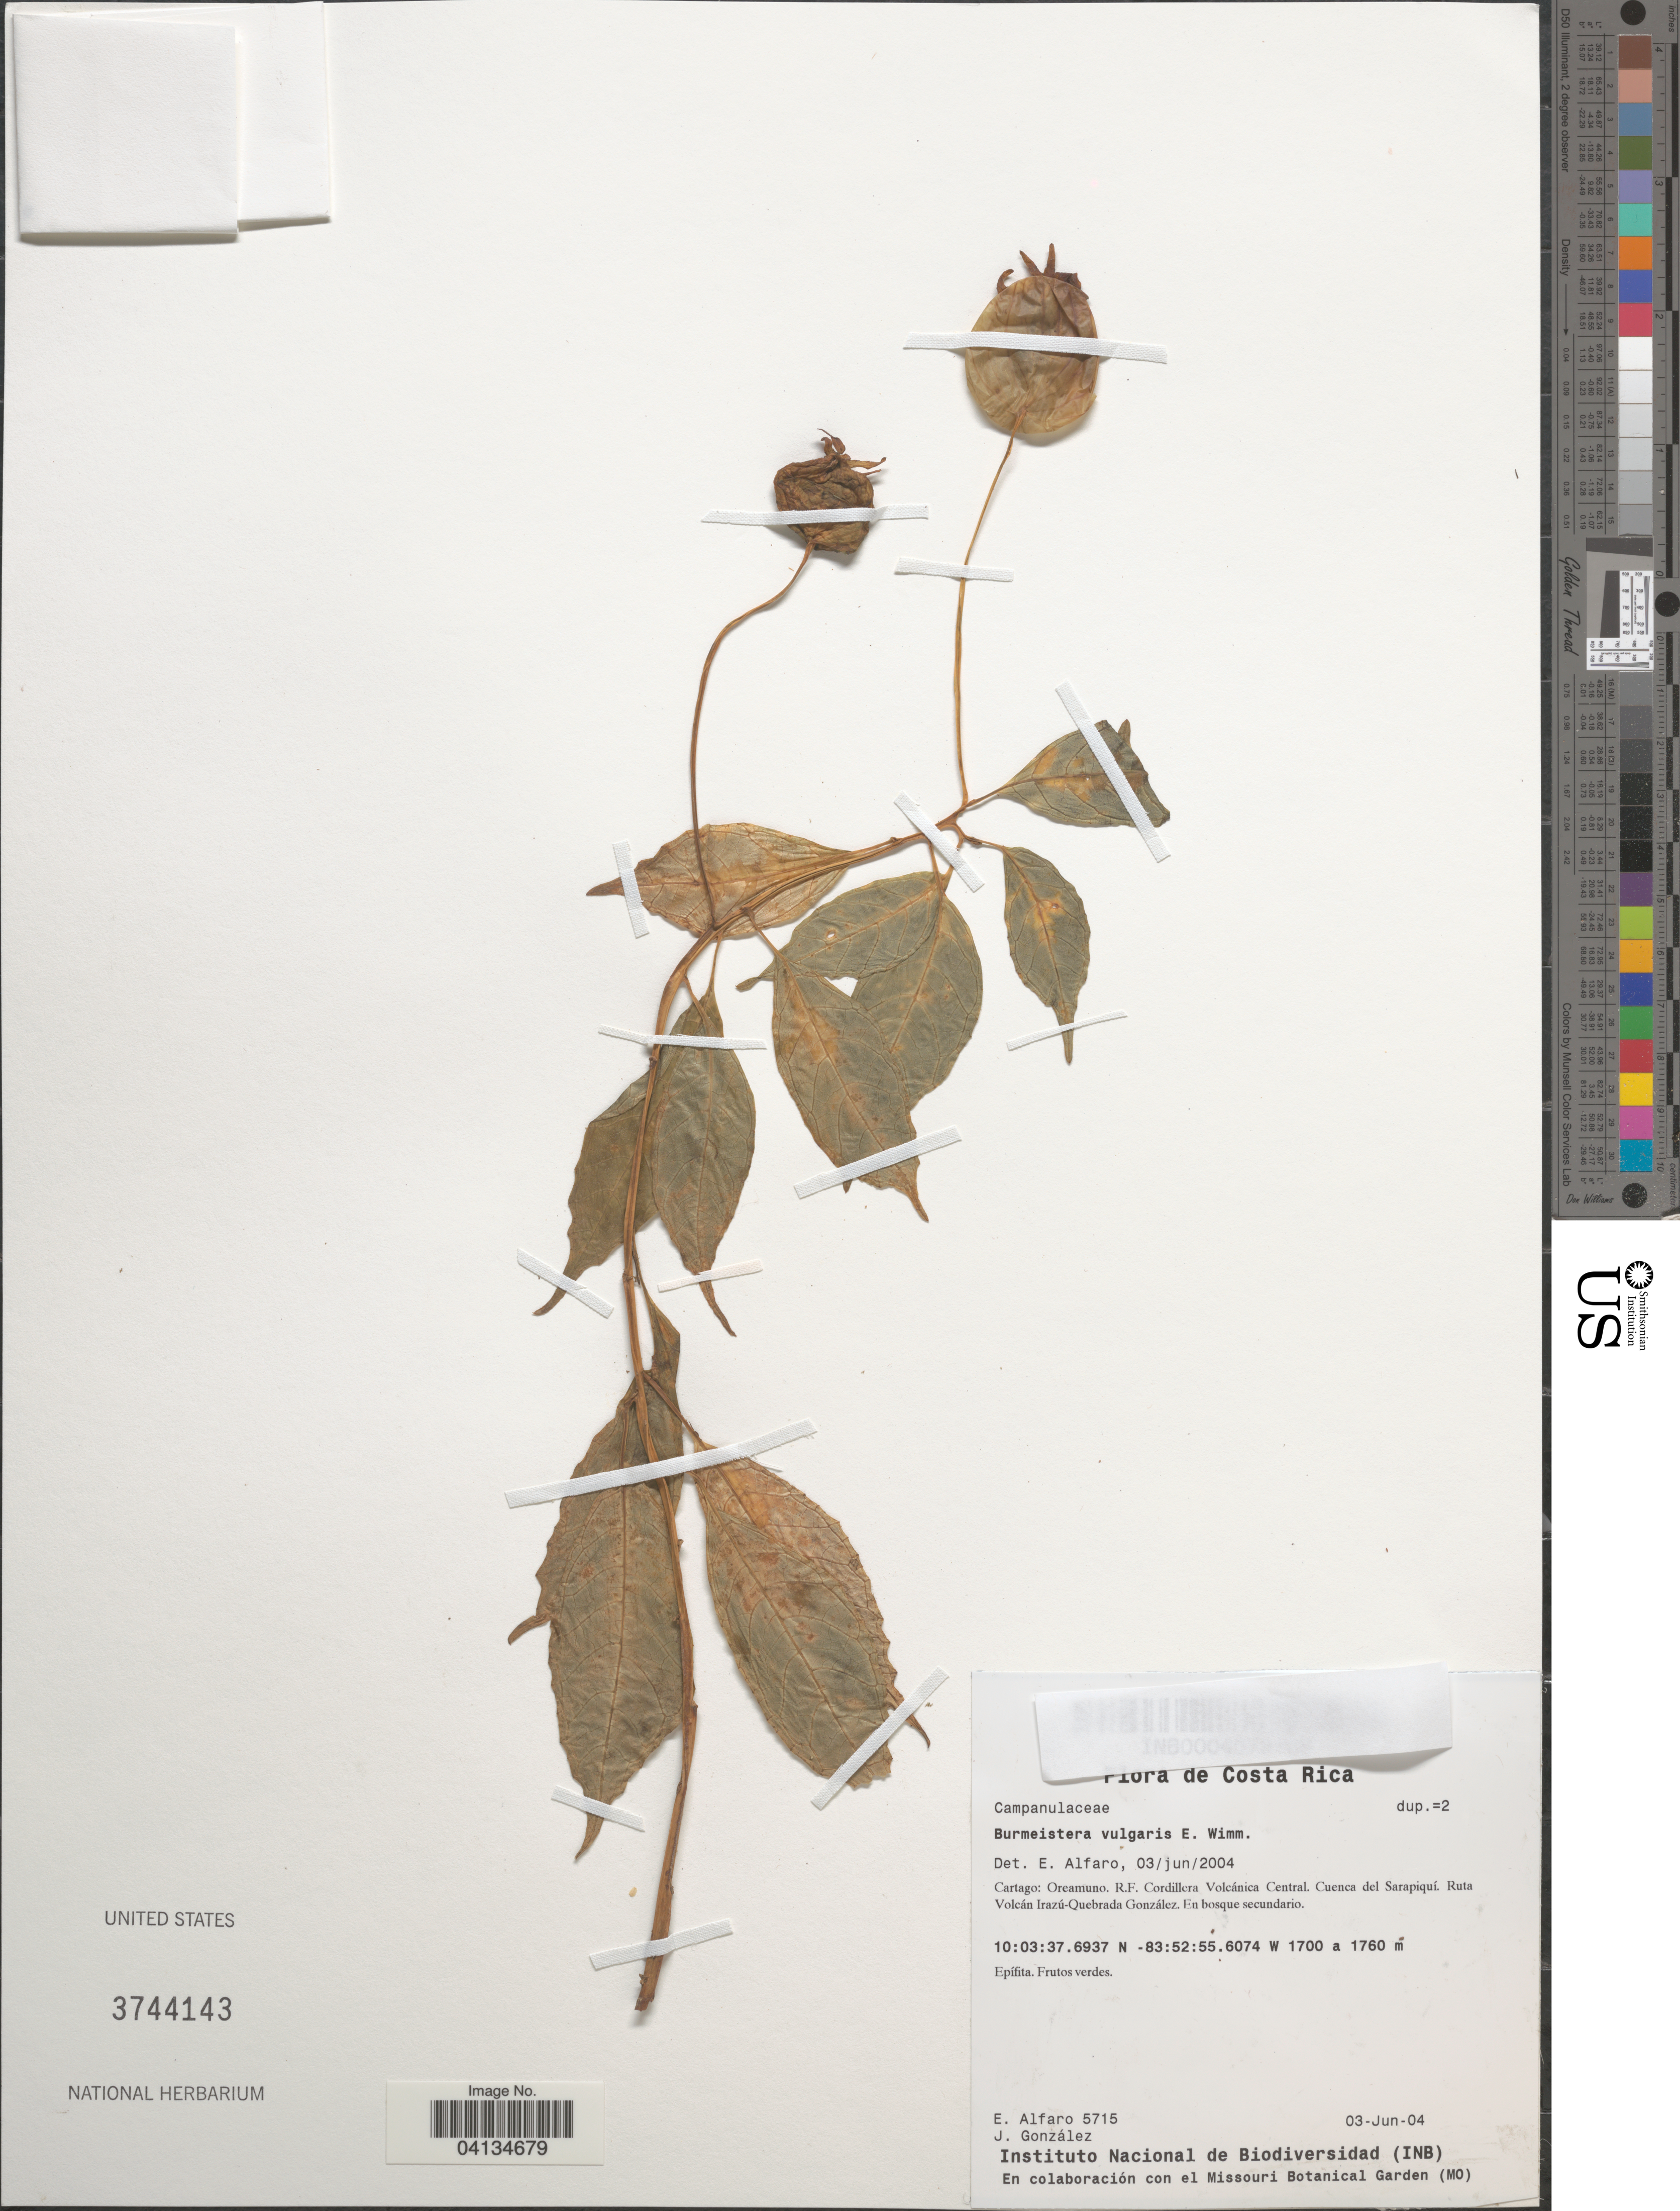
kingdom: Plantae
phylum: Tracheophyta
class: Magnoliopsida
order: Asterales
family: Campanulaceae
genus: Burmeistera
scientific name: Burmeistera vulgaris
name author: E. Wimm.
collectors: E. Alfaro & J. González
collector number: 5715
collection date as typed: Transcribed d/m/y: 3/6/4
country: Costa Rica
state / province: Cartago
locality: Oreamuno. R.F. Cordillera Volcánica Central. Cuenca del Sarapiquí. Ruta Volcán Irazú-Quebrada González.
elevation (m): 1700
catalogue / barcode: US 3744143